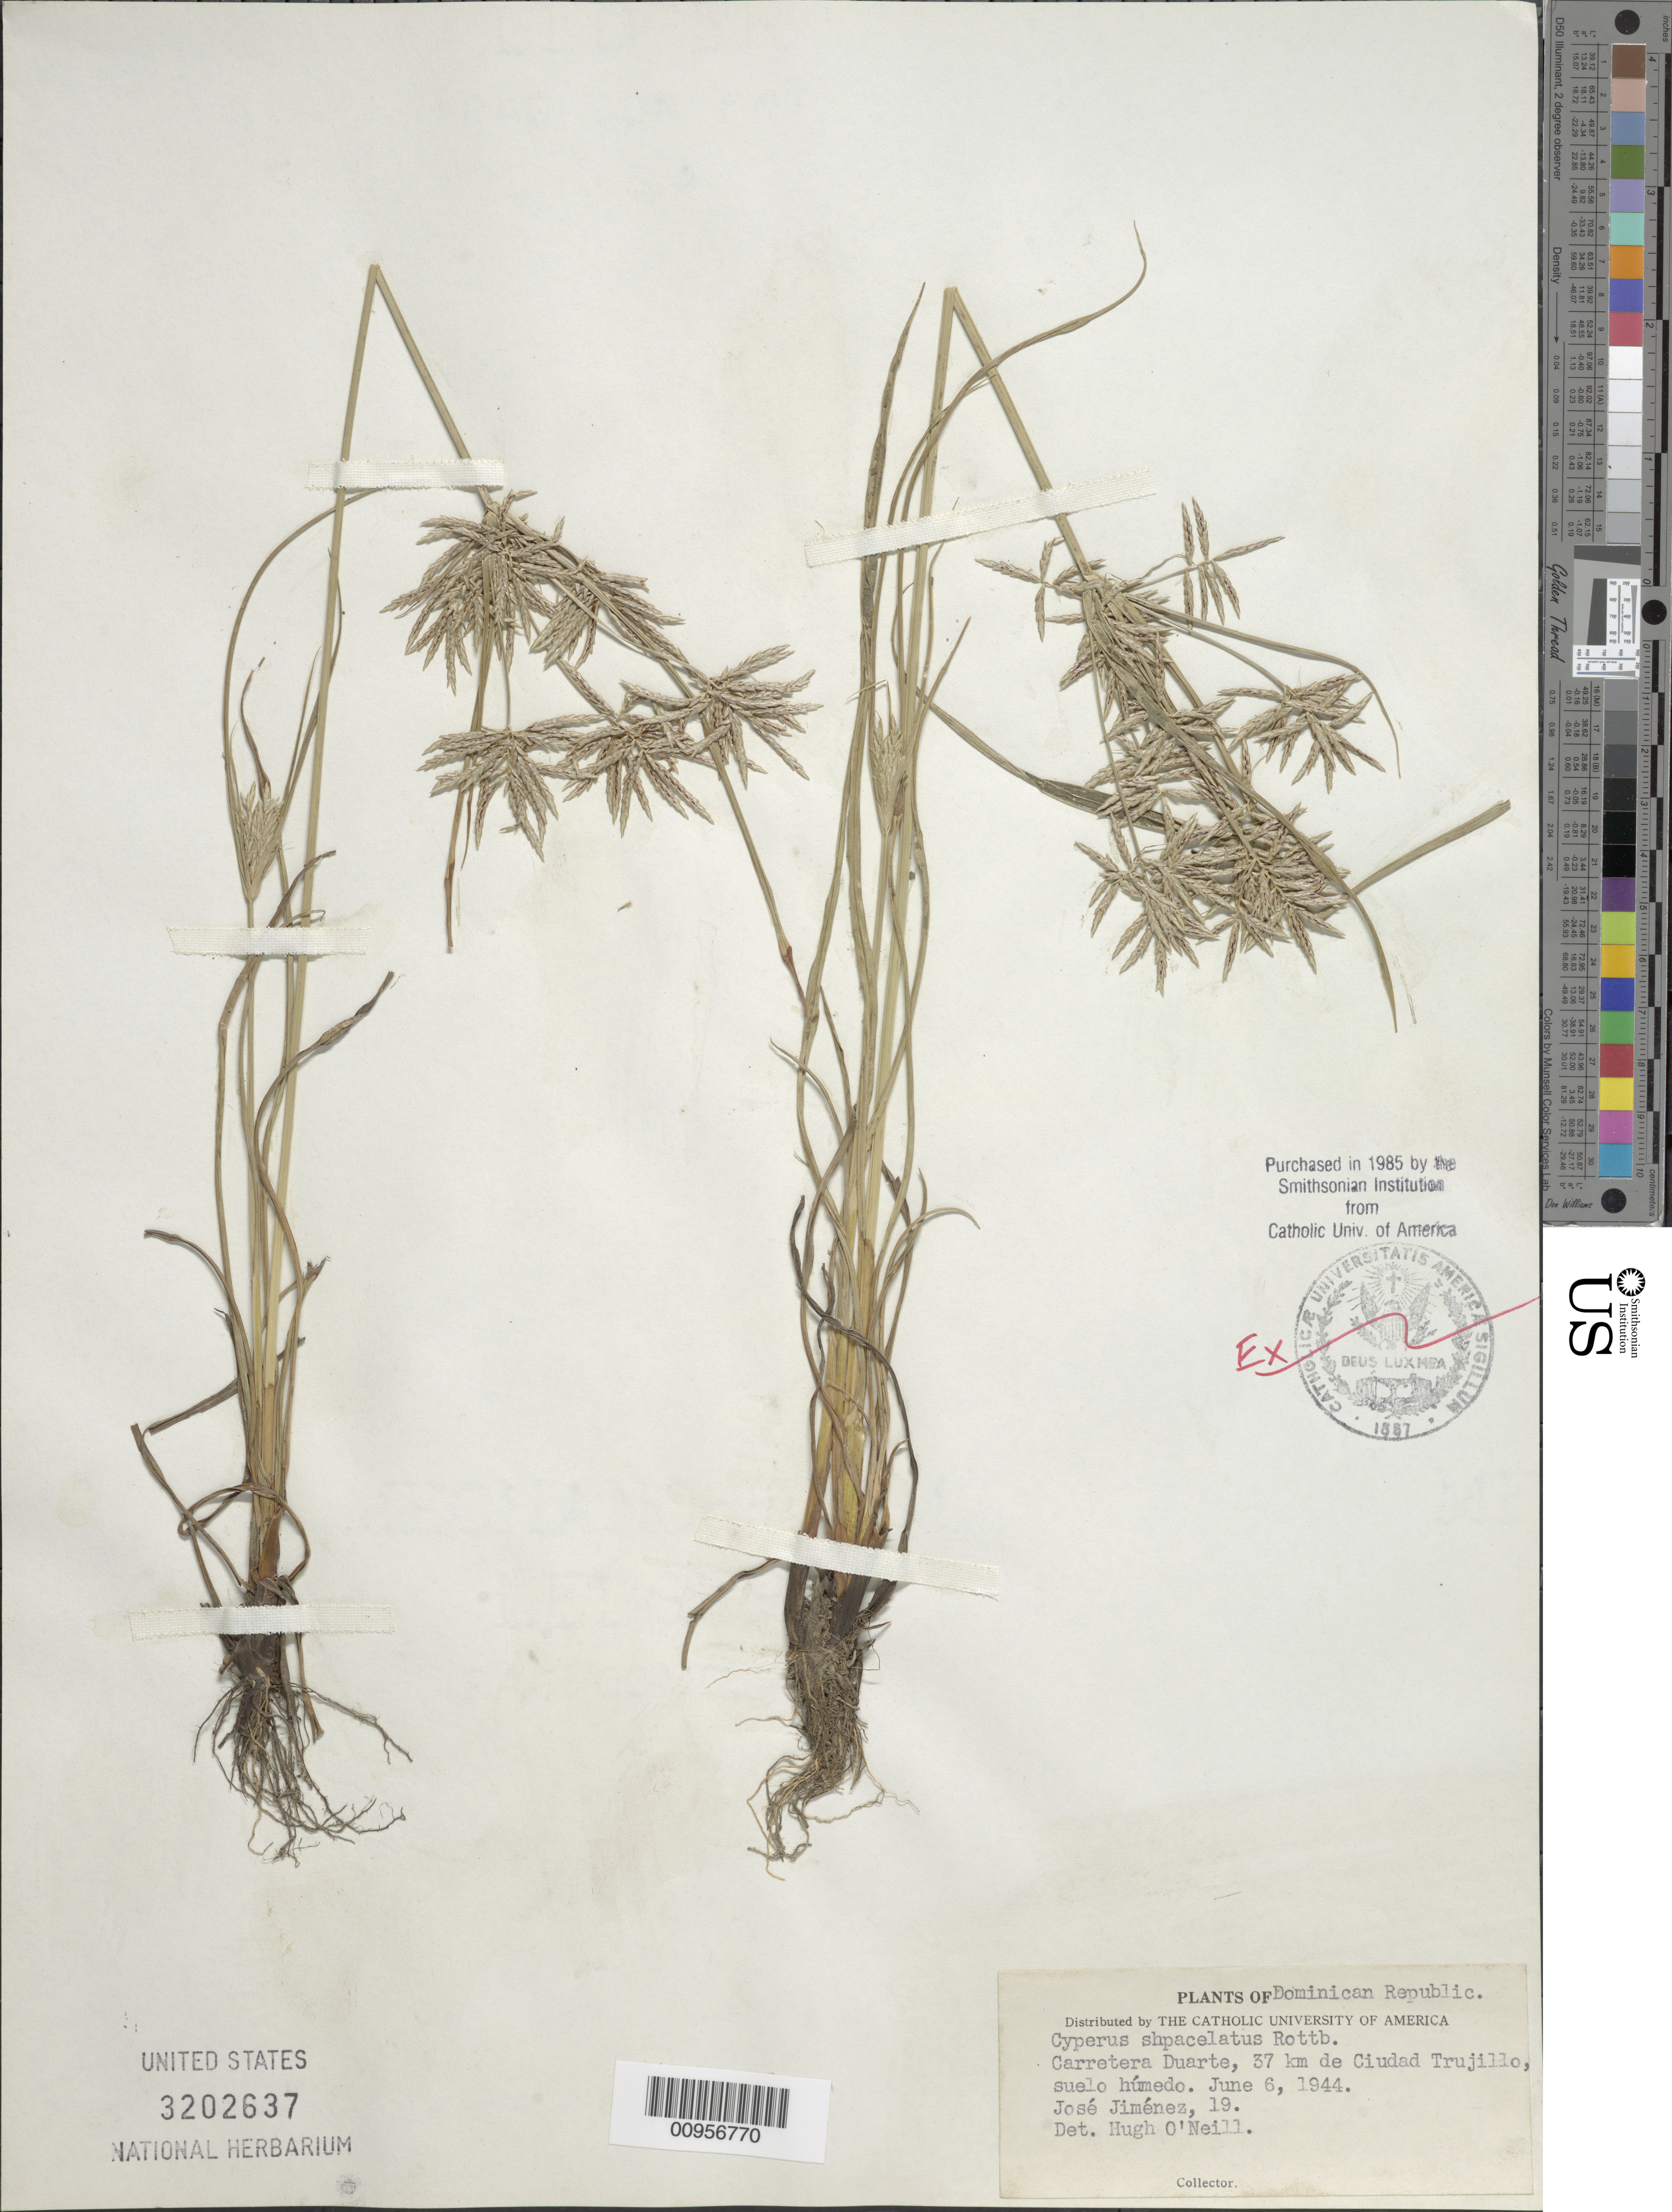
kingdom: Plantae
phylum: Tracheophyta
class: Liliopsida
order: Poales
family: Cyperaceae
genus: Cyperus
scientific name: Cyperus sphacelatus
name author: Rottb.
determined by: O'Neill, Hugh T.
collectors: J. J. Jiménez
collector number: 19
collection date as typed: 06 Jun 1944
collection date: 1944-06-06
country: Dominican Republic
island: Hispaniola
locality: Carretera Duarte, 37 km de Ciudad Trujillo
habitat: Suelo humido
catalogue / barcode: US 3202637